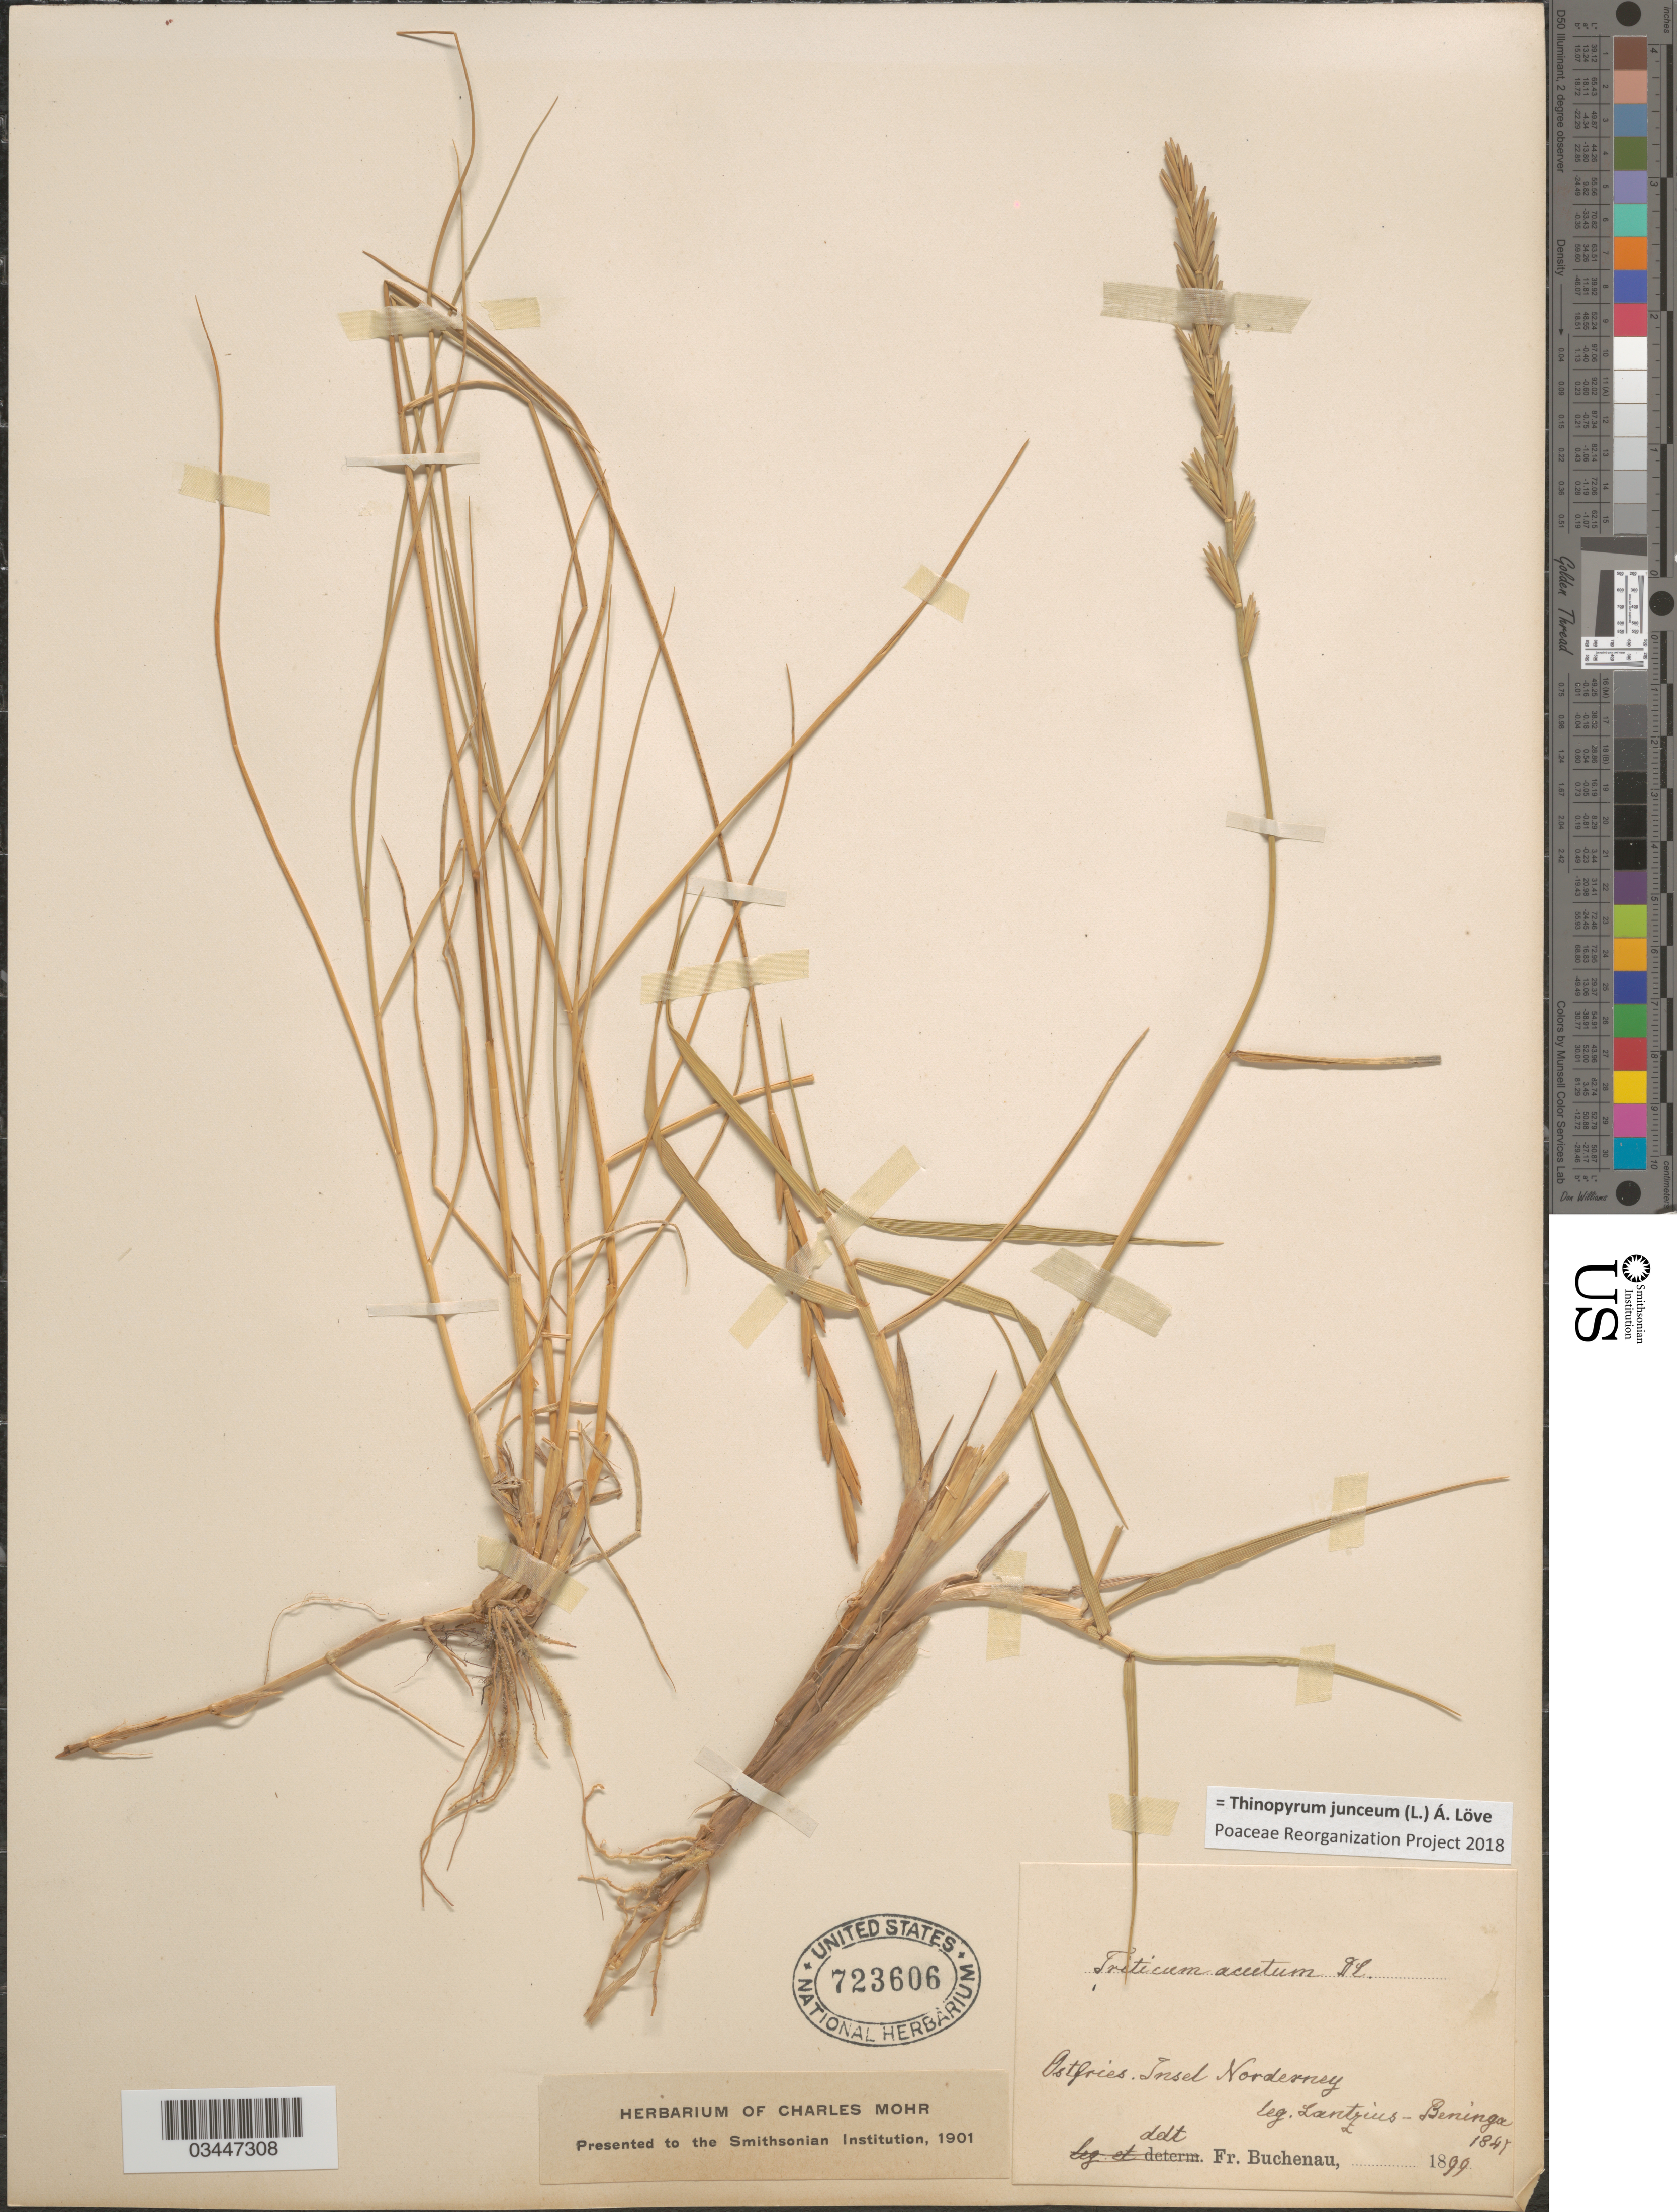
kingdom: Plantae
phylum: Tracheophyta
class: Liliopsida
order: Poales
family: Poaceae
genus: Thinopyrum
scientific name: Thinopyrum junceum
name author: (L.) Á. Löve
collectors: Lantzius-Beninga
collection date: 1841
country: Germany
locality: Ostfries. Insel Norderney.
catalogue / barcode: US 723606